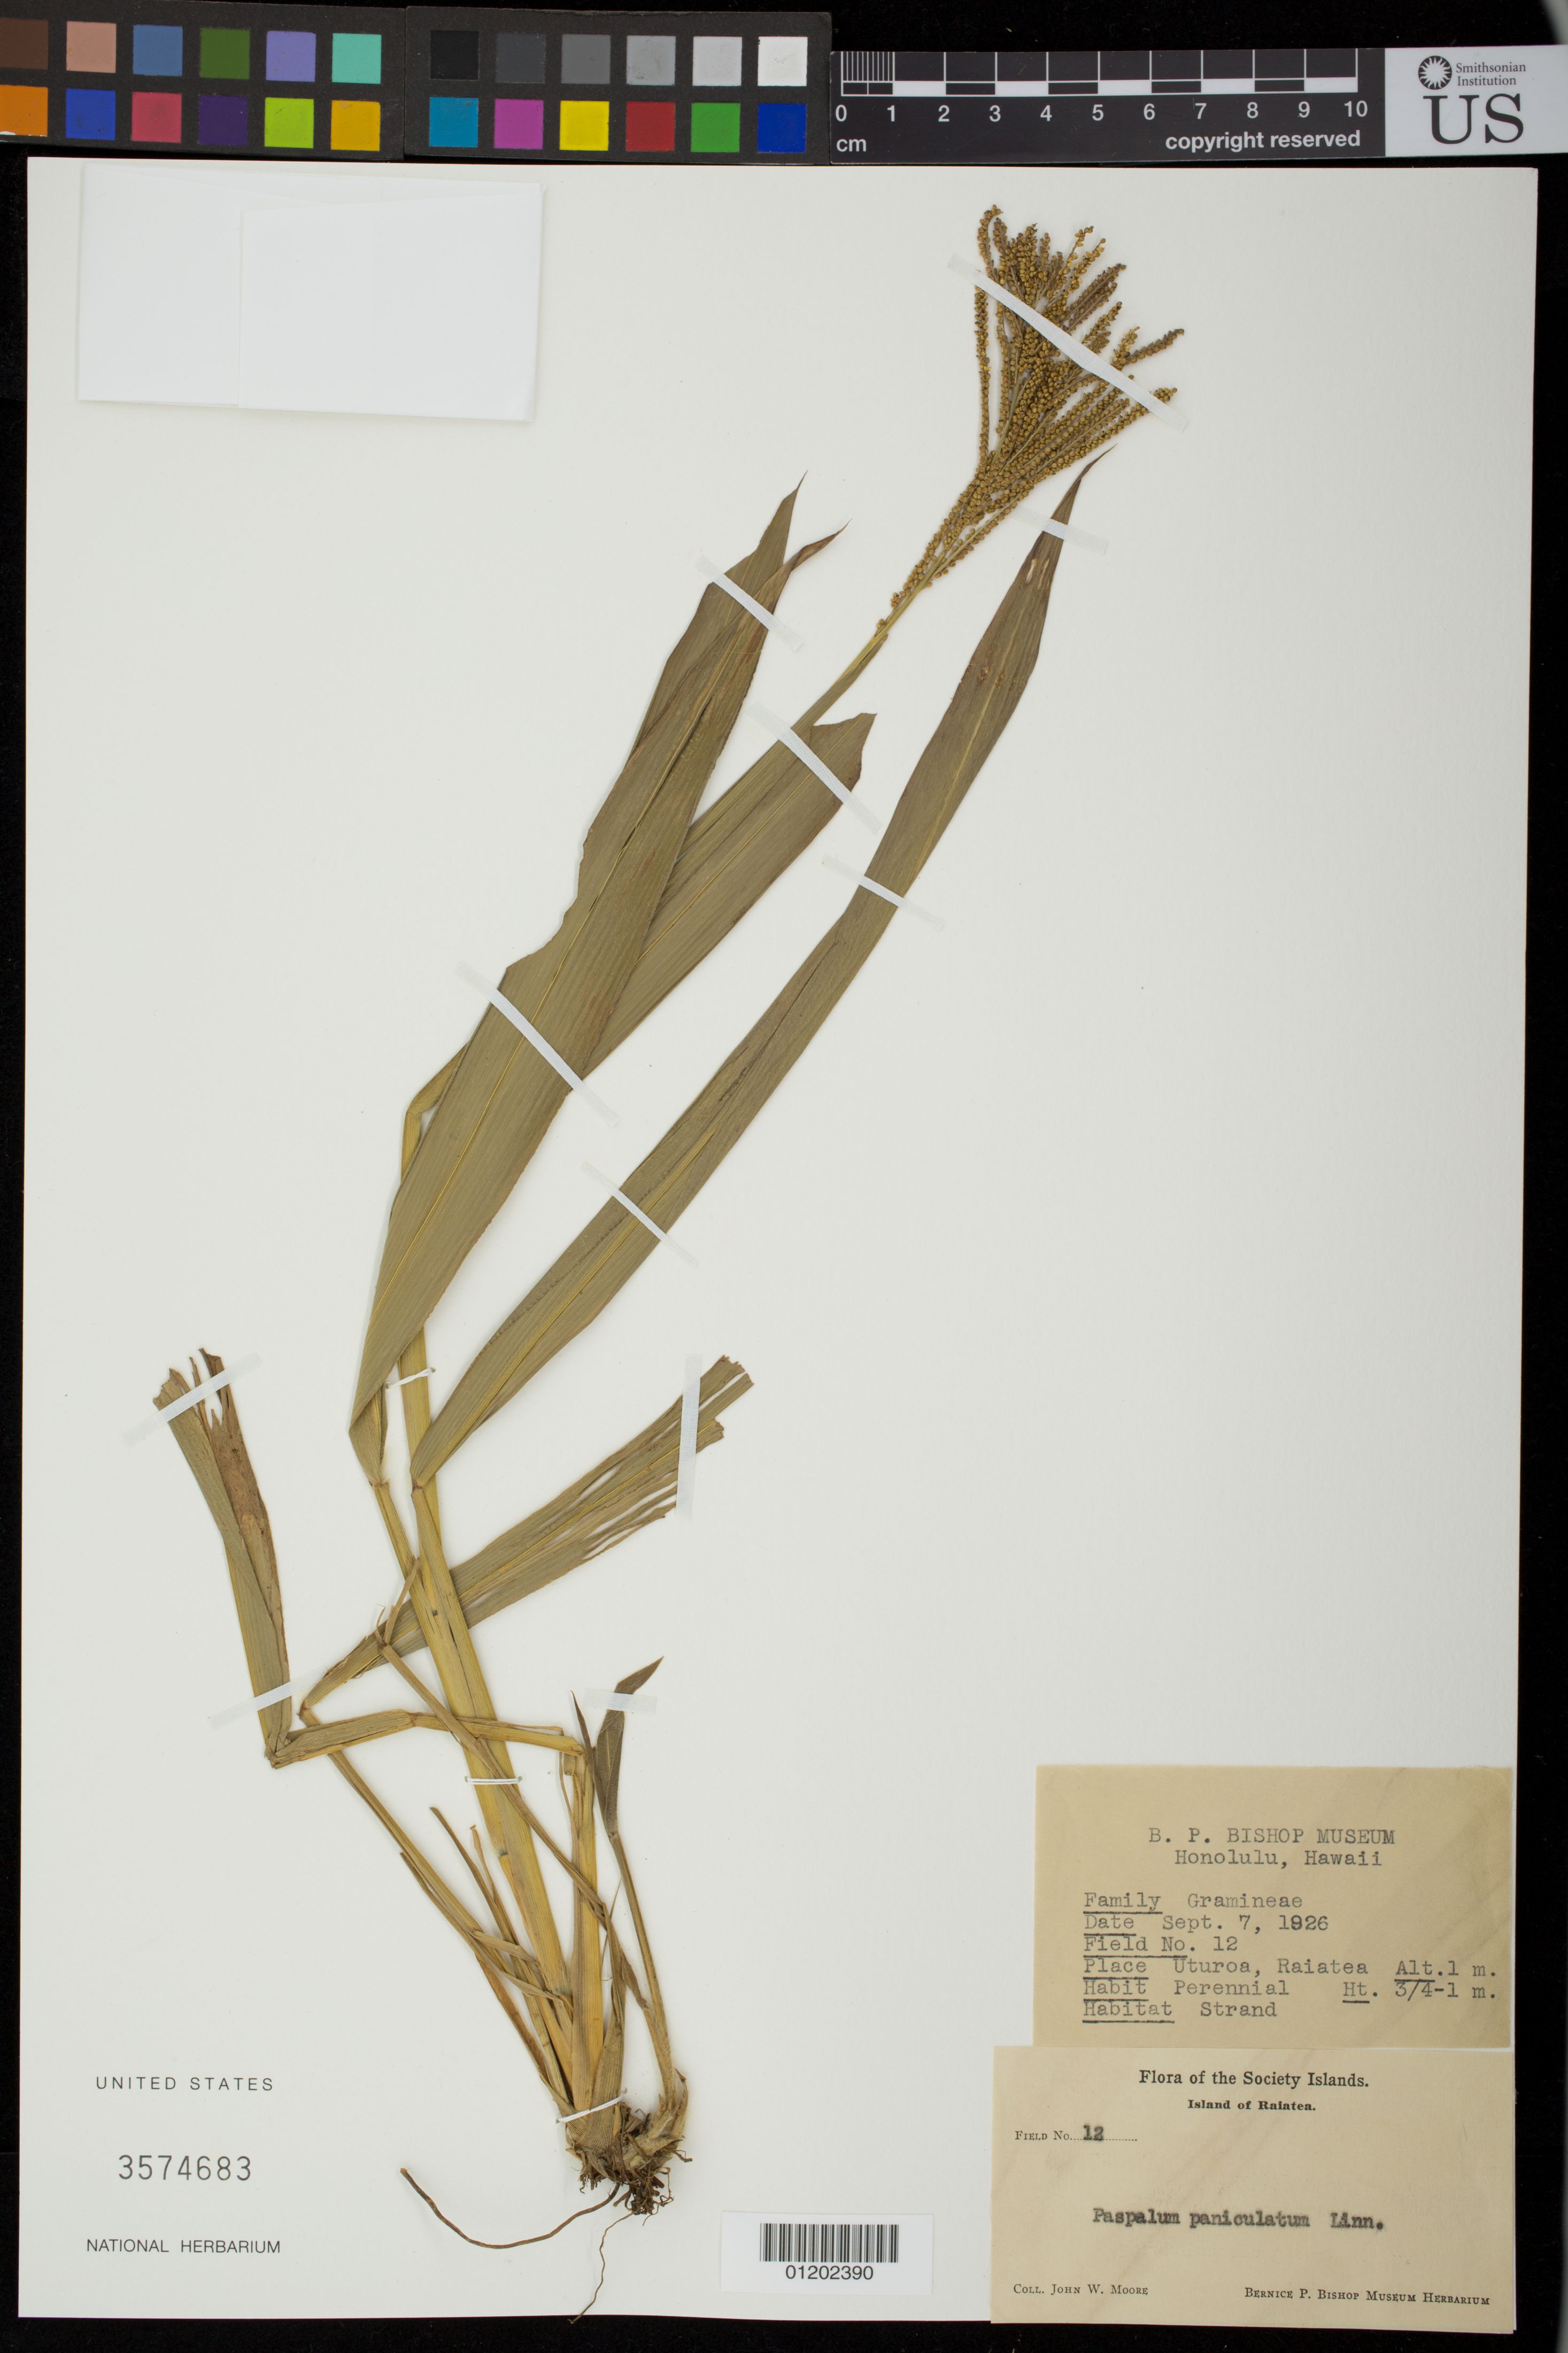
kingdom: Plantae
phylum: Tracheophyta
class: Liliopsida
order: Poales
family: Poaceae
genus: Paspalum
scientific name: Paspalum paniculatum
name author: L.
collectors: J. Moore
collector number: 12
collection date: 1926-09-07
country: French Polynesia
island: Raiatea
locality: Uturoa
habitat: Strand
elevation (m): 1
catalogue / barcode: US 3574683